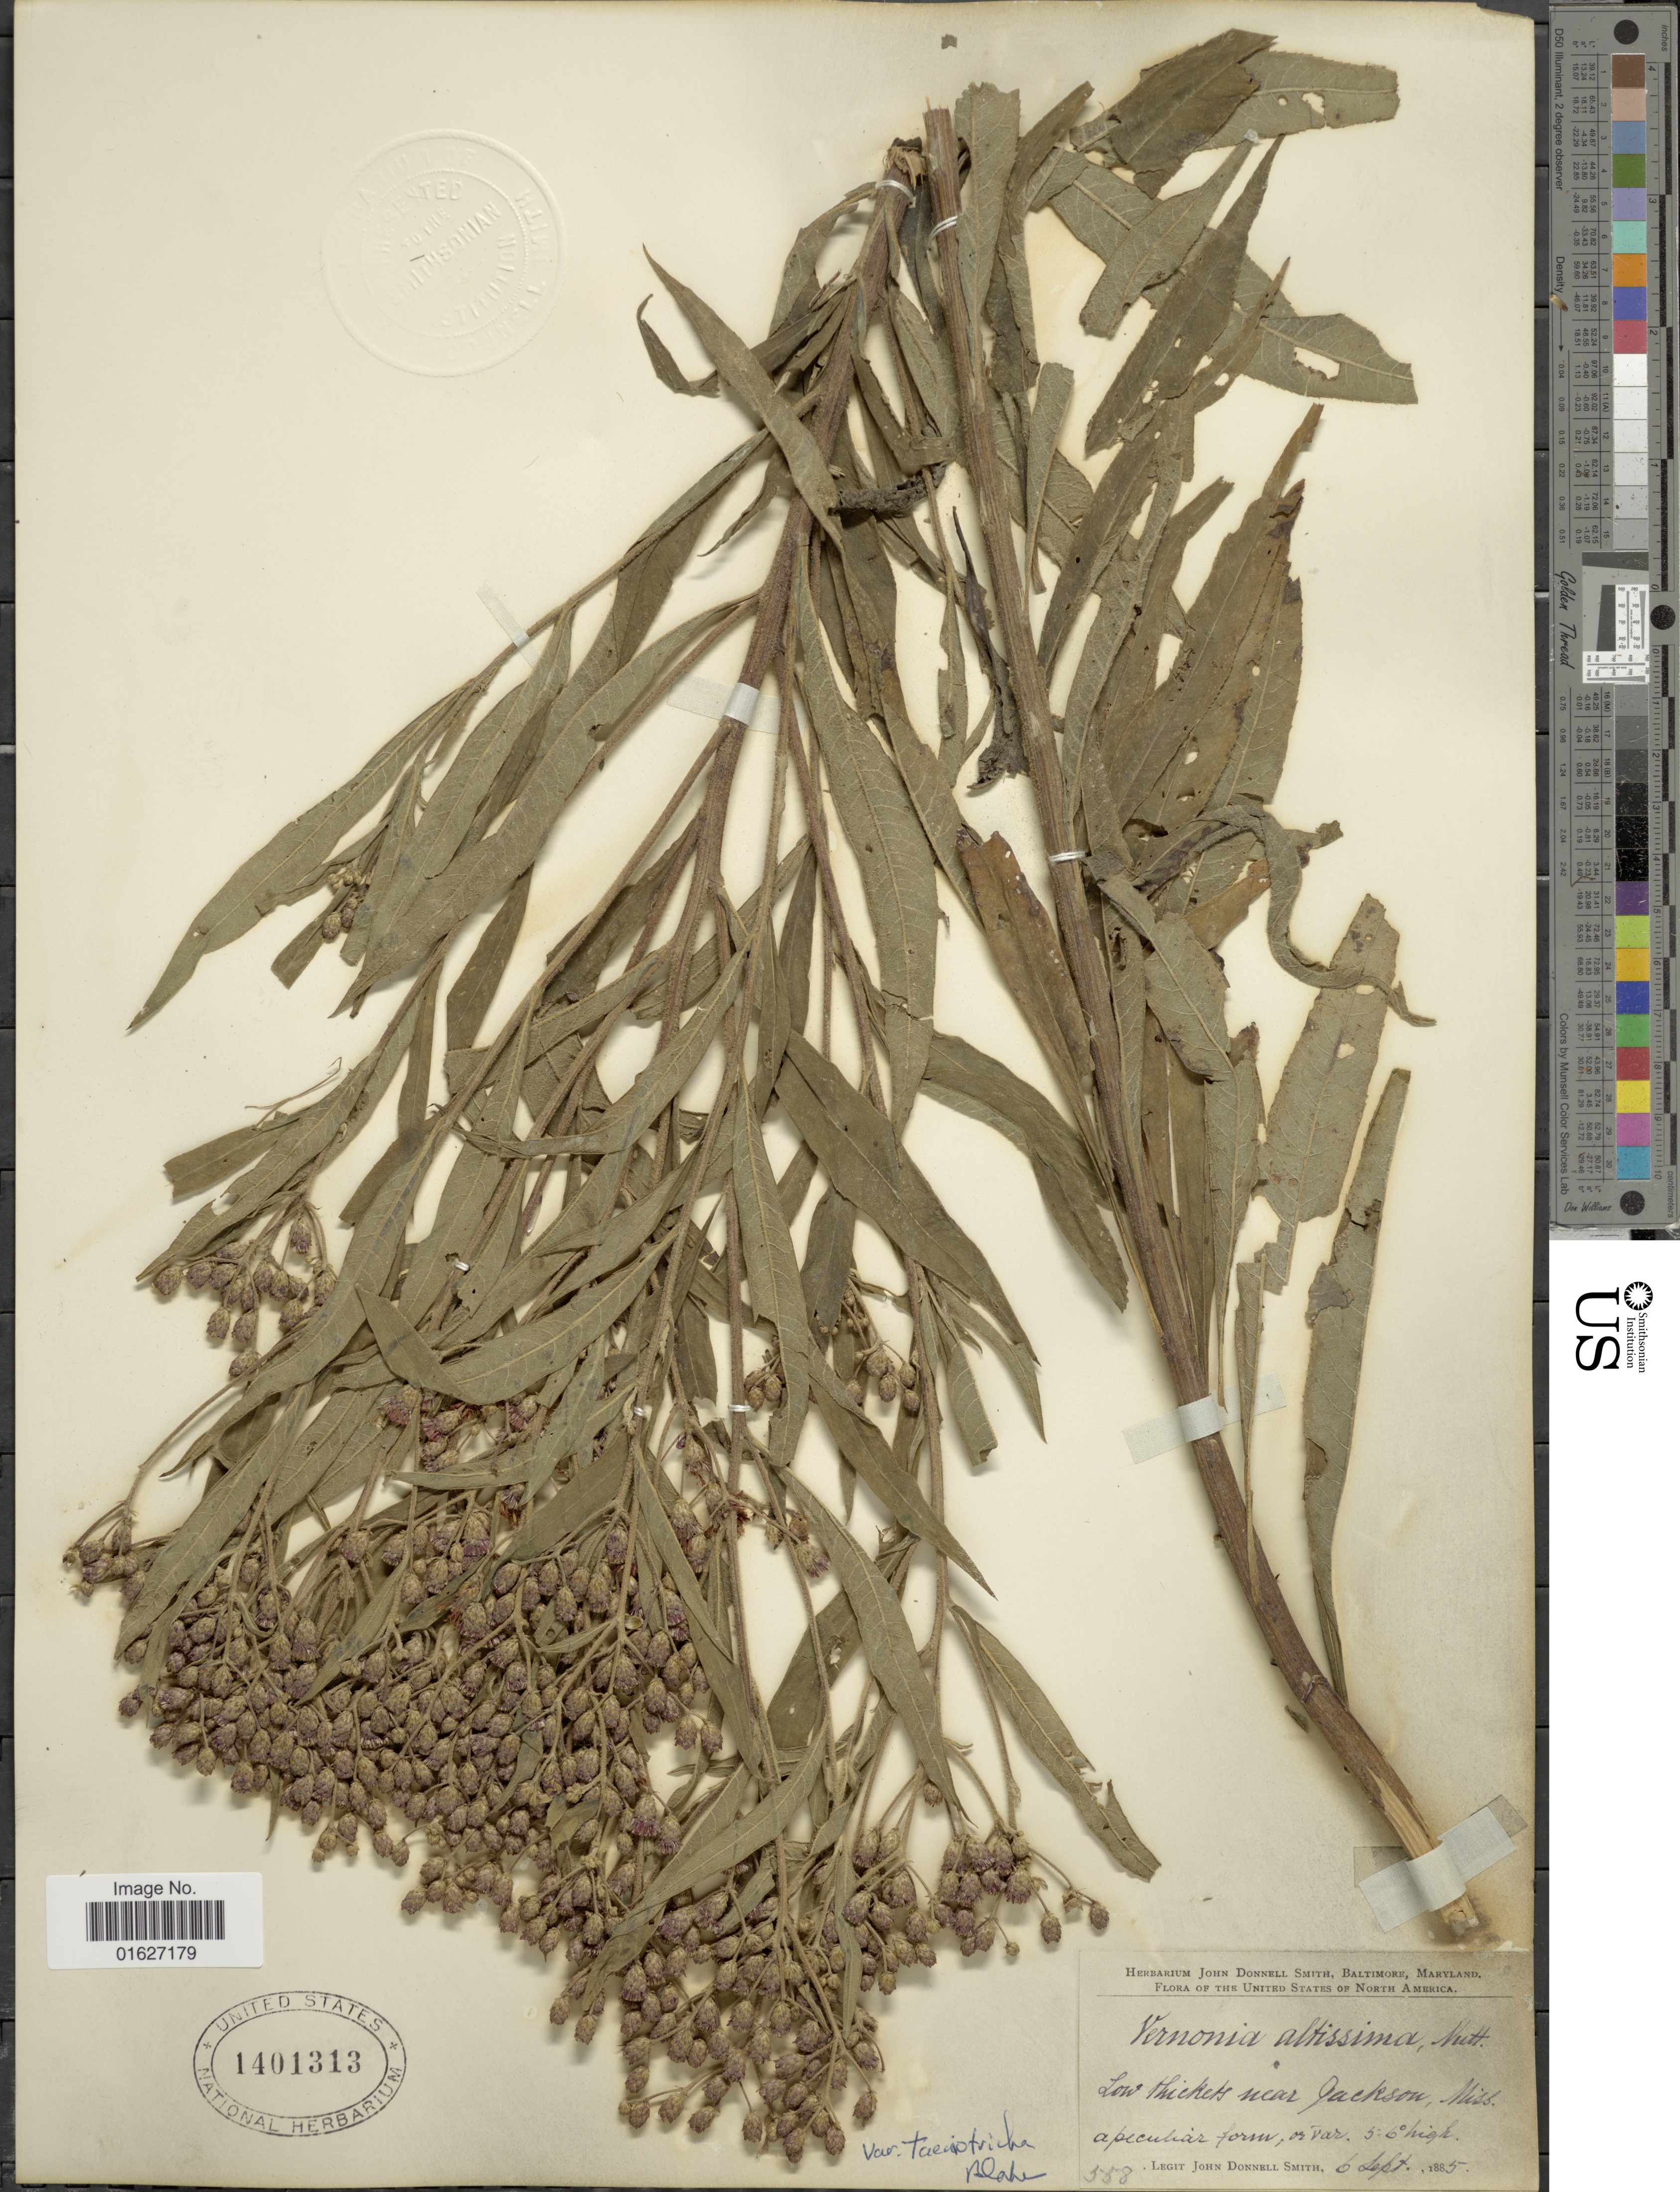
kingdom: Plantae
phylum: Tracheophyta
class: Magnoliopsida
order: Asterales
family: Asteraceae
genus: Vernonia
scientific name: Vernonia gigantea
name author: (Walter) Trel.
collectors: J. Donnell Smith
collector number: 558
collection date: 1885-09-06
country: United States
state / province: Mississippi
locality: Near Jackon.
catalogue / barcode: US 1401313